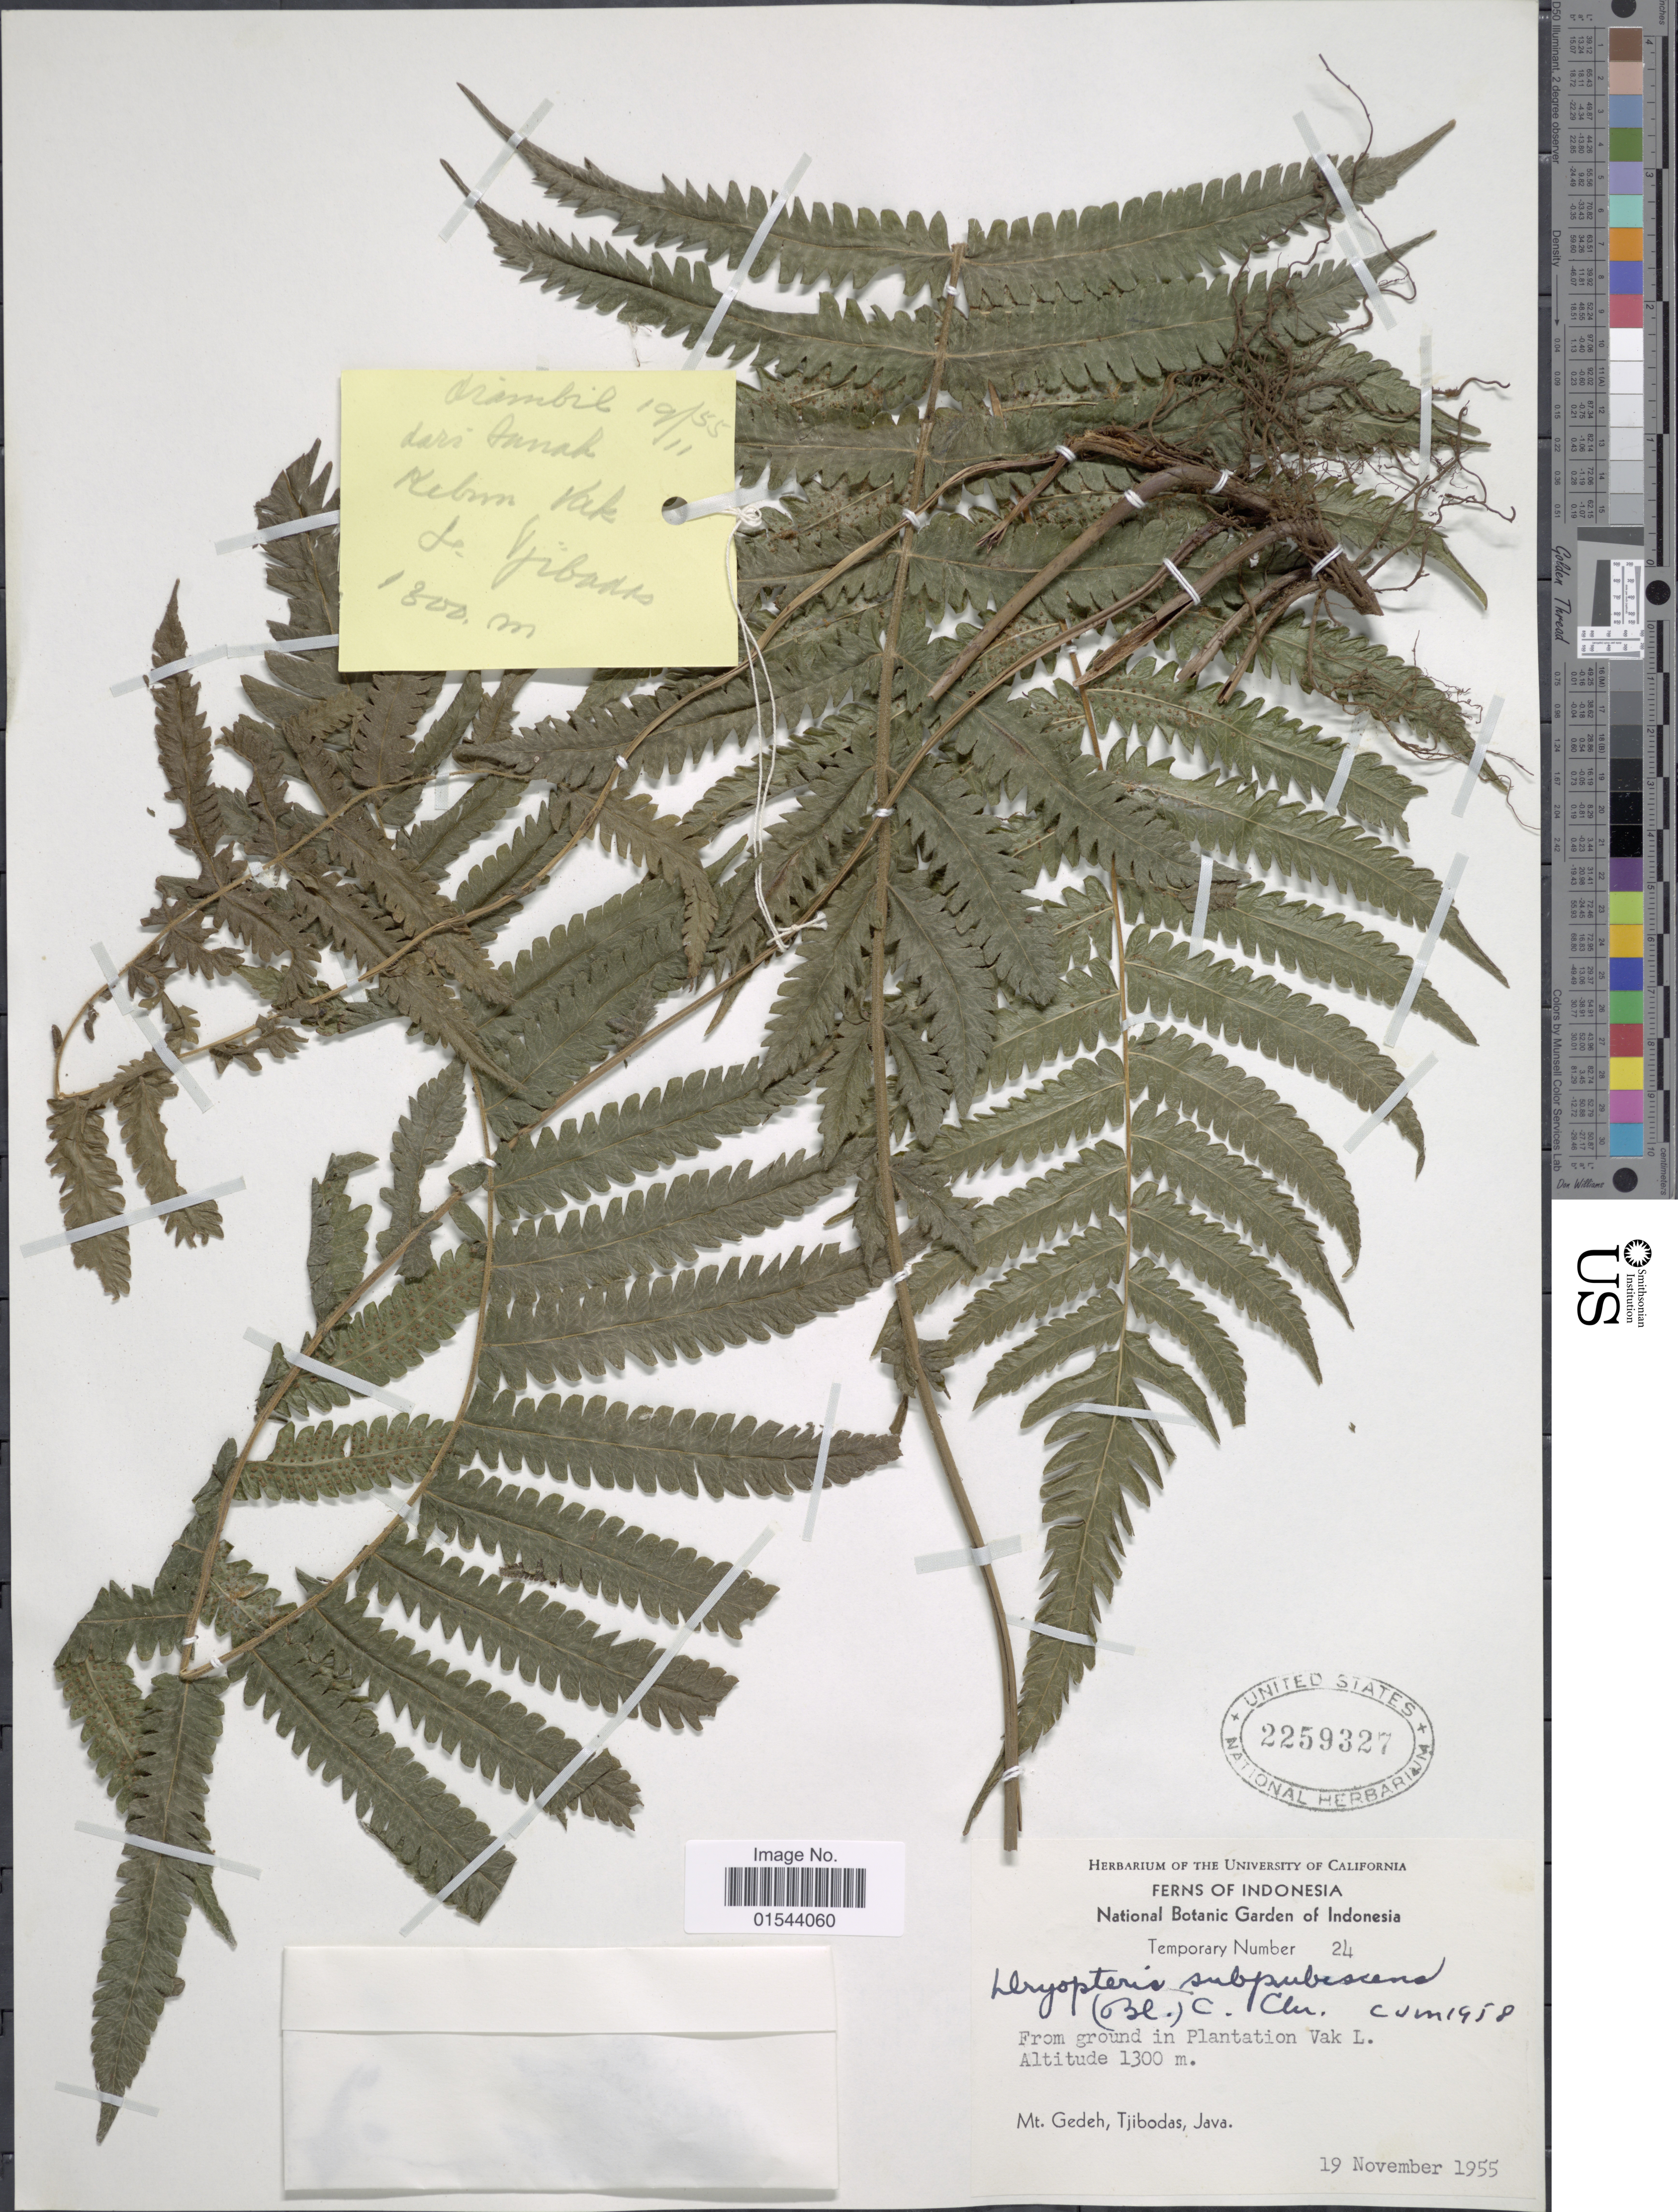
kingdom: Plantae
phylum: Tracheophyta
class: Polypodiopsida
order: Polypodiales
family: Thelypteridaceae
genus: Christella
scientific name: Christella subpubescens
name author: (Blume) Holttum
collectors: ex herb. Univ. of California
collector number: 24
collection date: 1955-11-19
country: Indonesia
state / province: Java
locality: Mt Gedeh, Tjibodas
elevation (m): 1300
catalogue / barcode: US 2259327